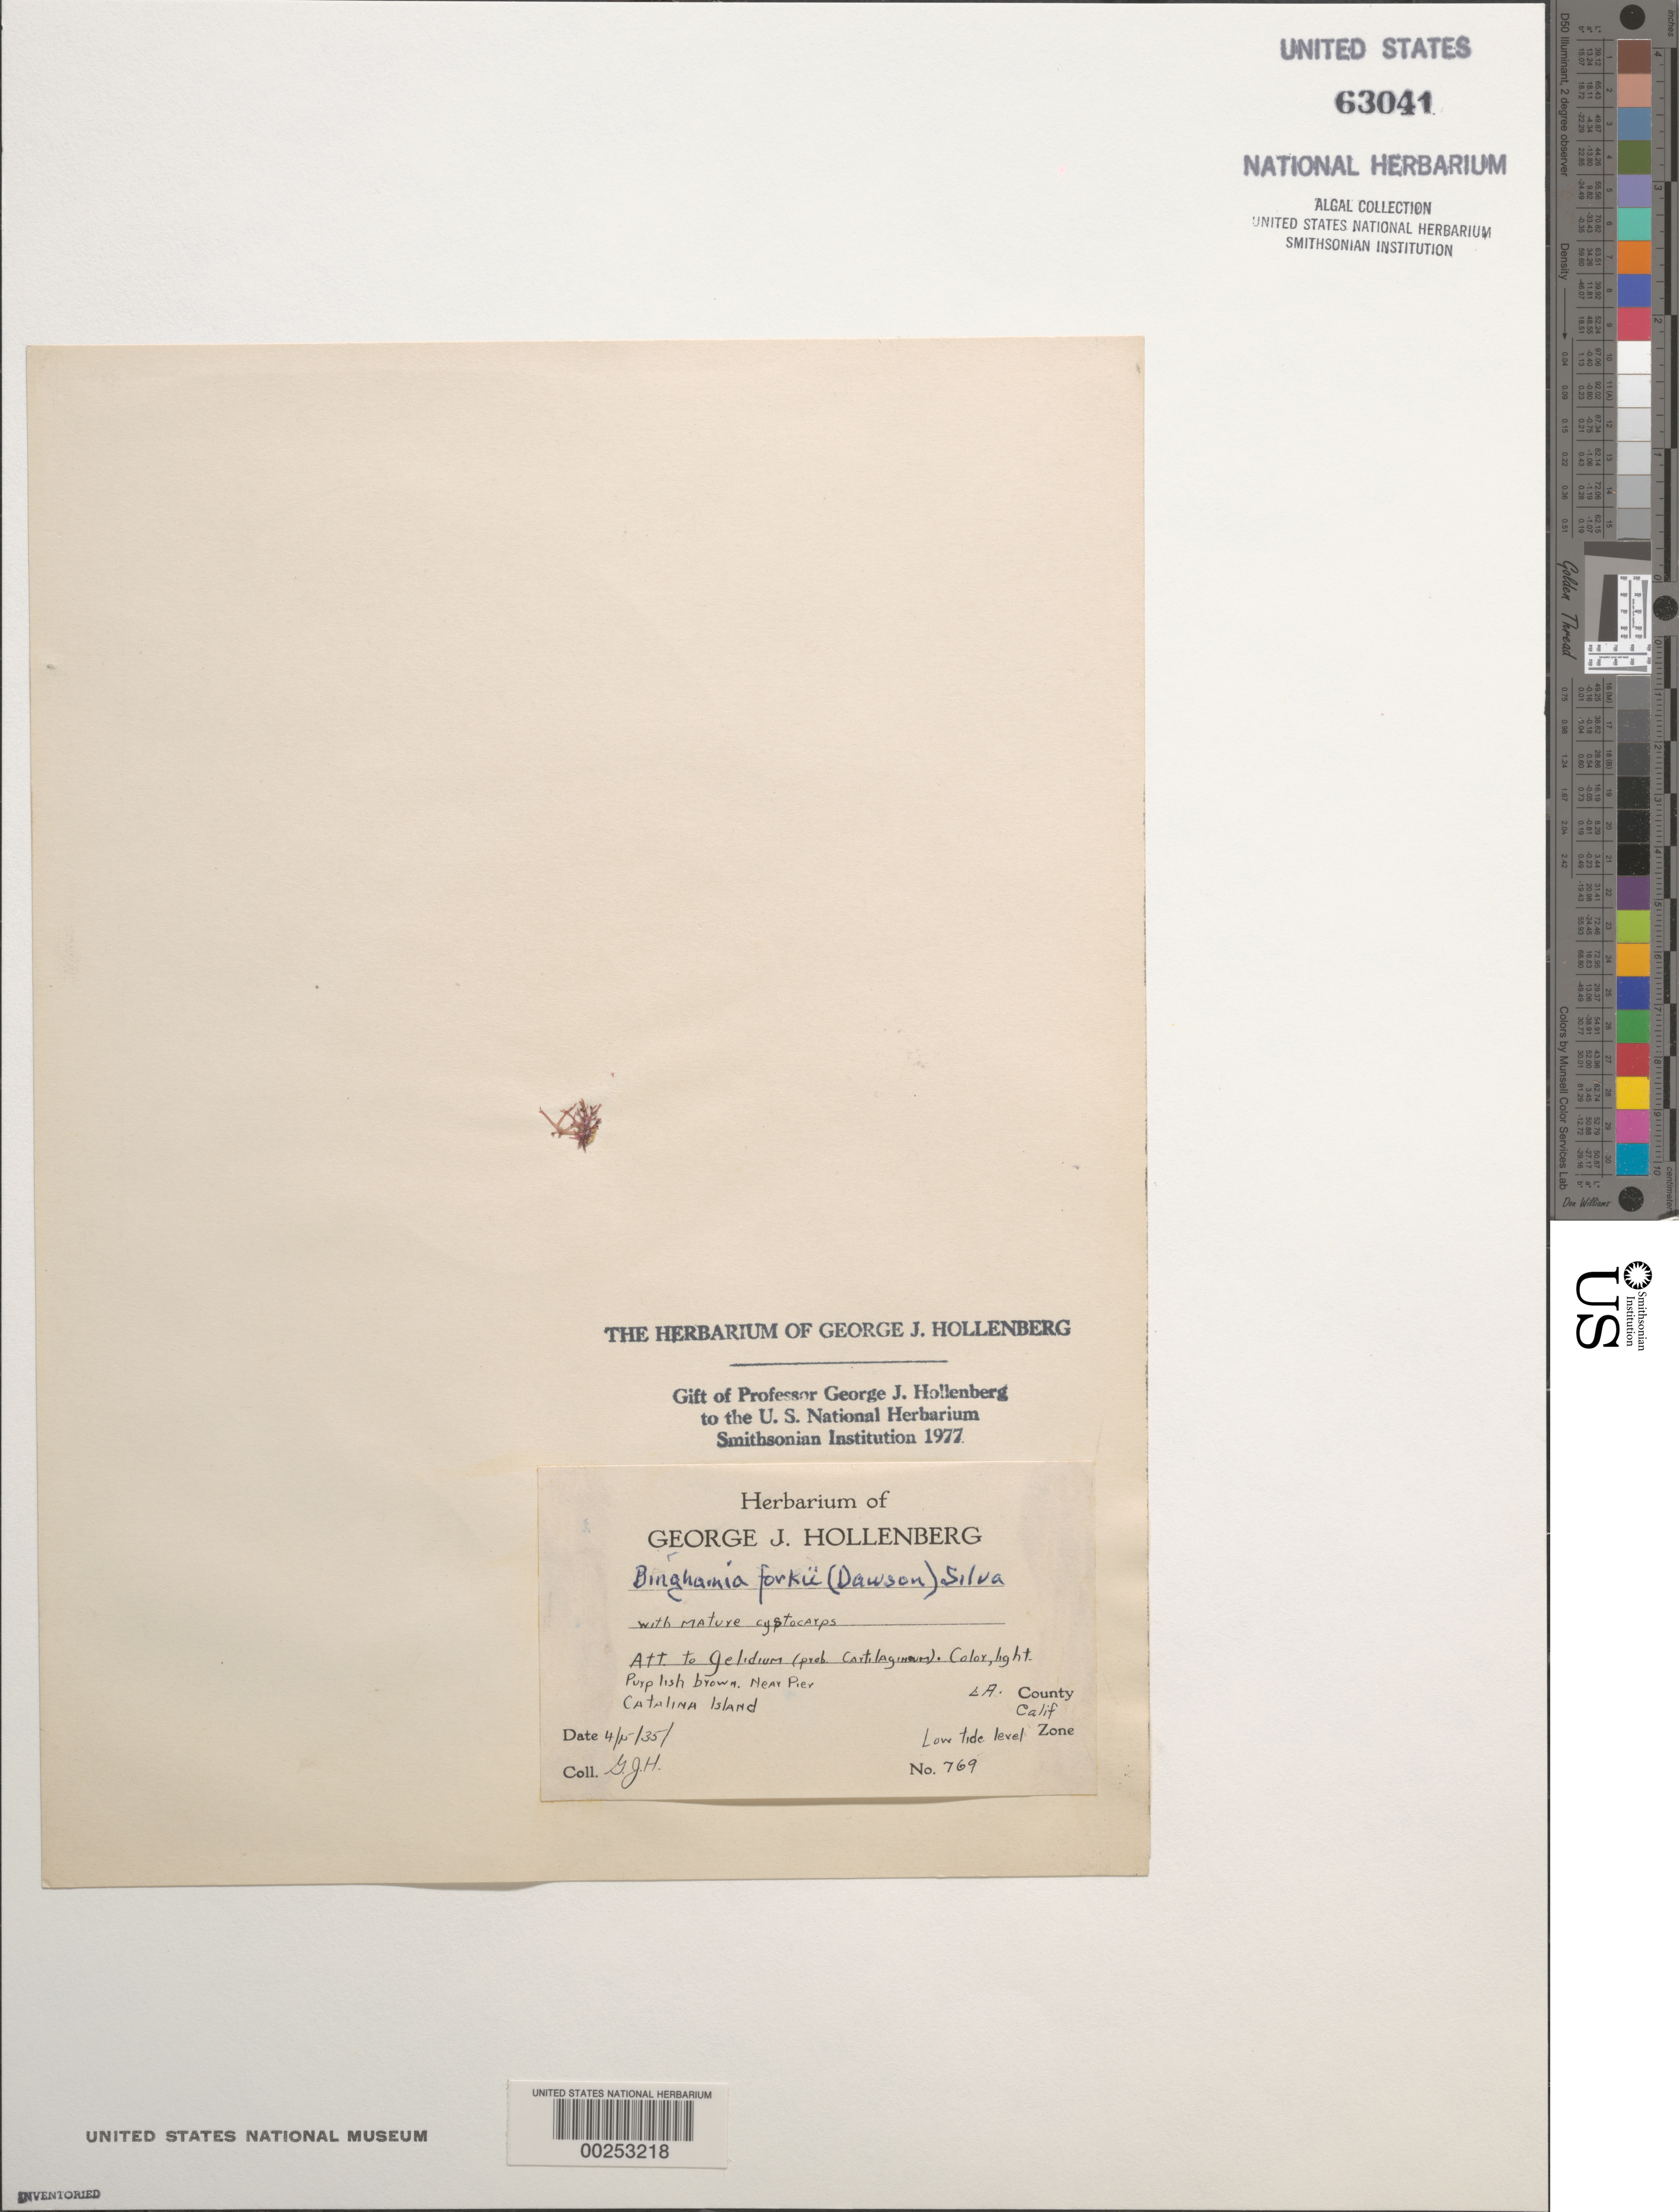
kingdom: Plantae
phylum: Rhodophyta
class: Florideophyceae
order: Rhodymeniales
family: Lomentariaceae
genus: Binghamia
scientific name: Binghamia forkii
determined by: Hollenberg, George J.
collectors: G. Hollenberg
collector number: GJH 769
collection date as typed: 15 Apr 1935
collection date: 1935-04-15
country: United States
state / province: California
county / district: Los Angeles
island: Santa Catalina Island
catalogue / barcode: US 63041